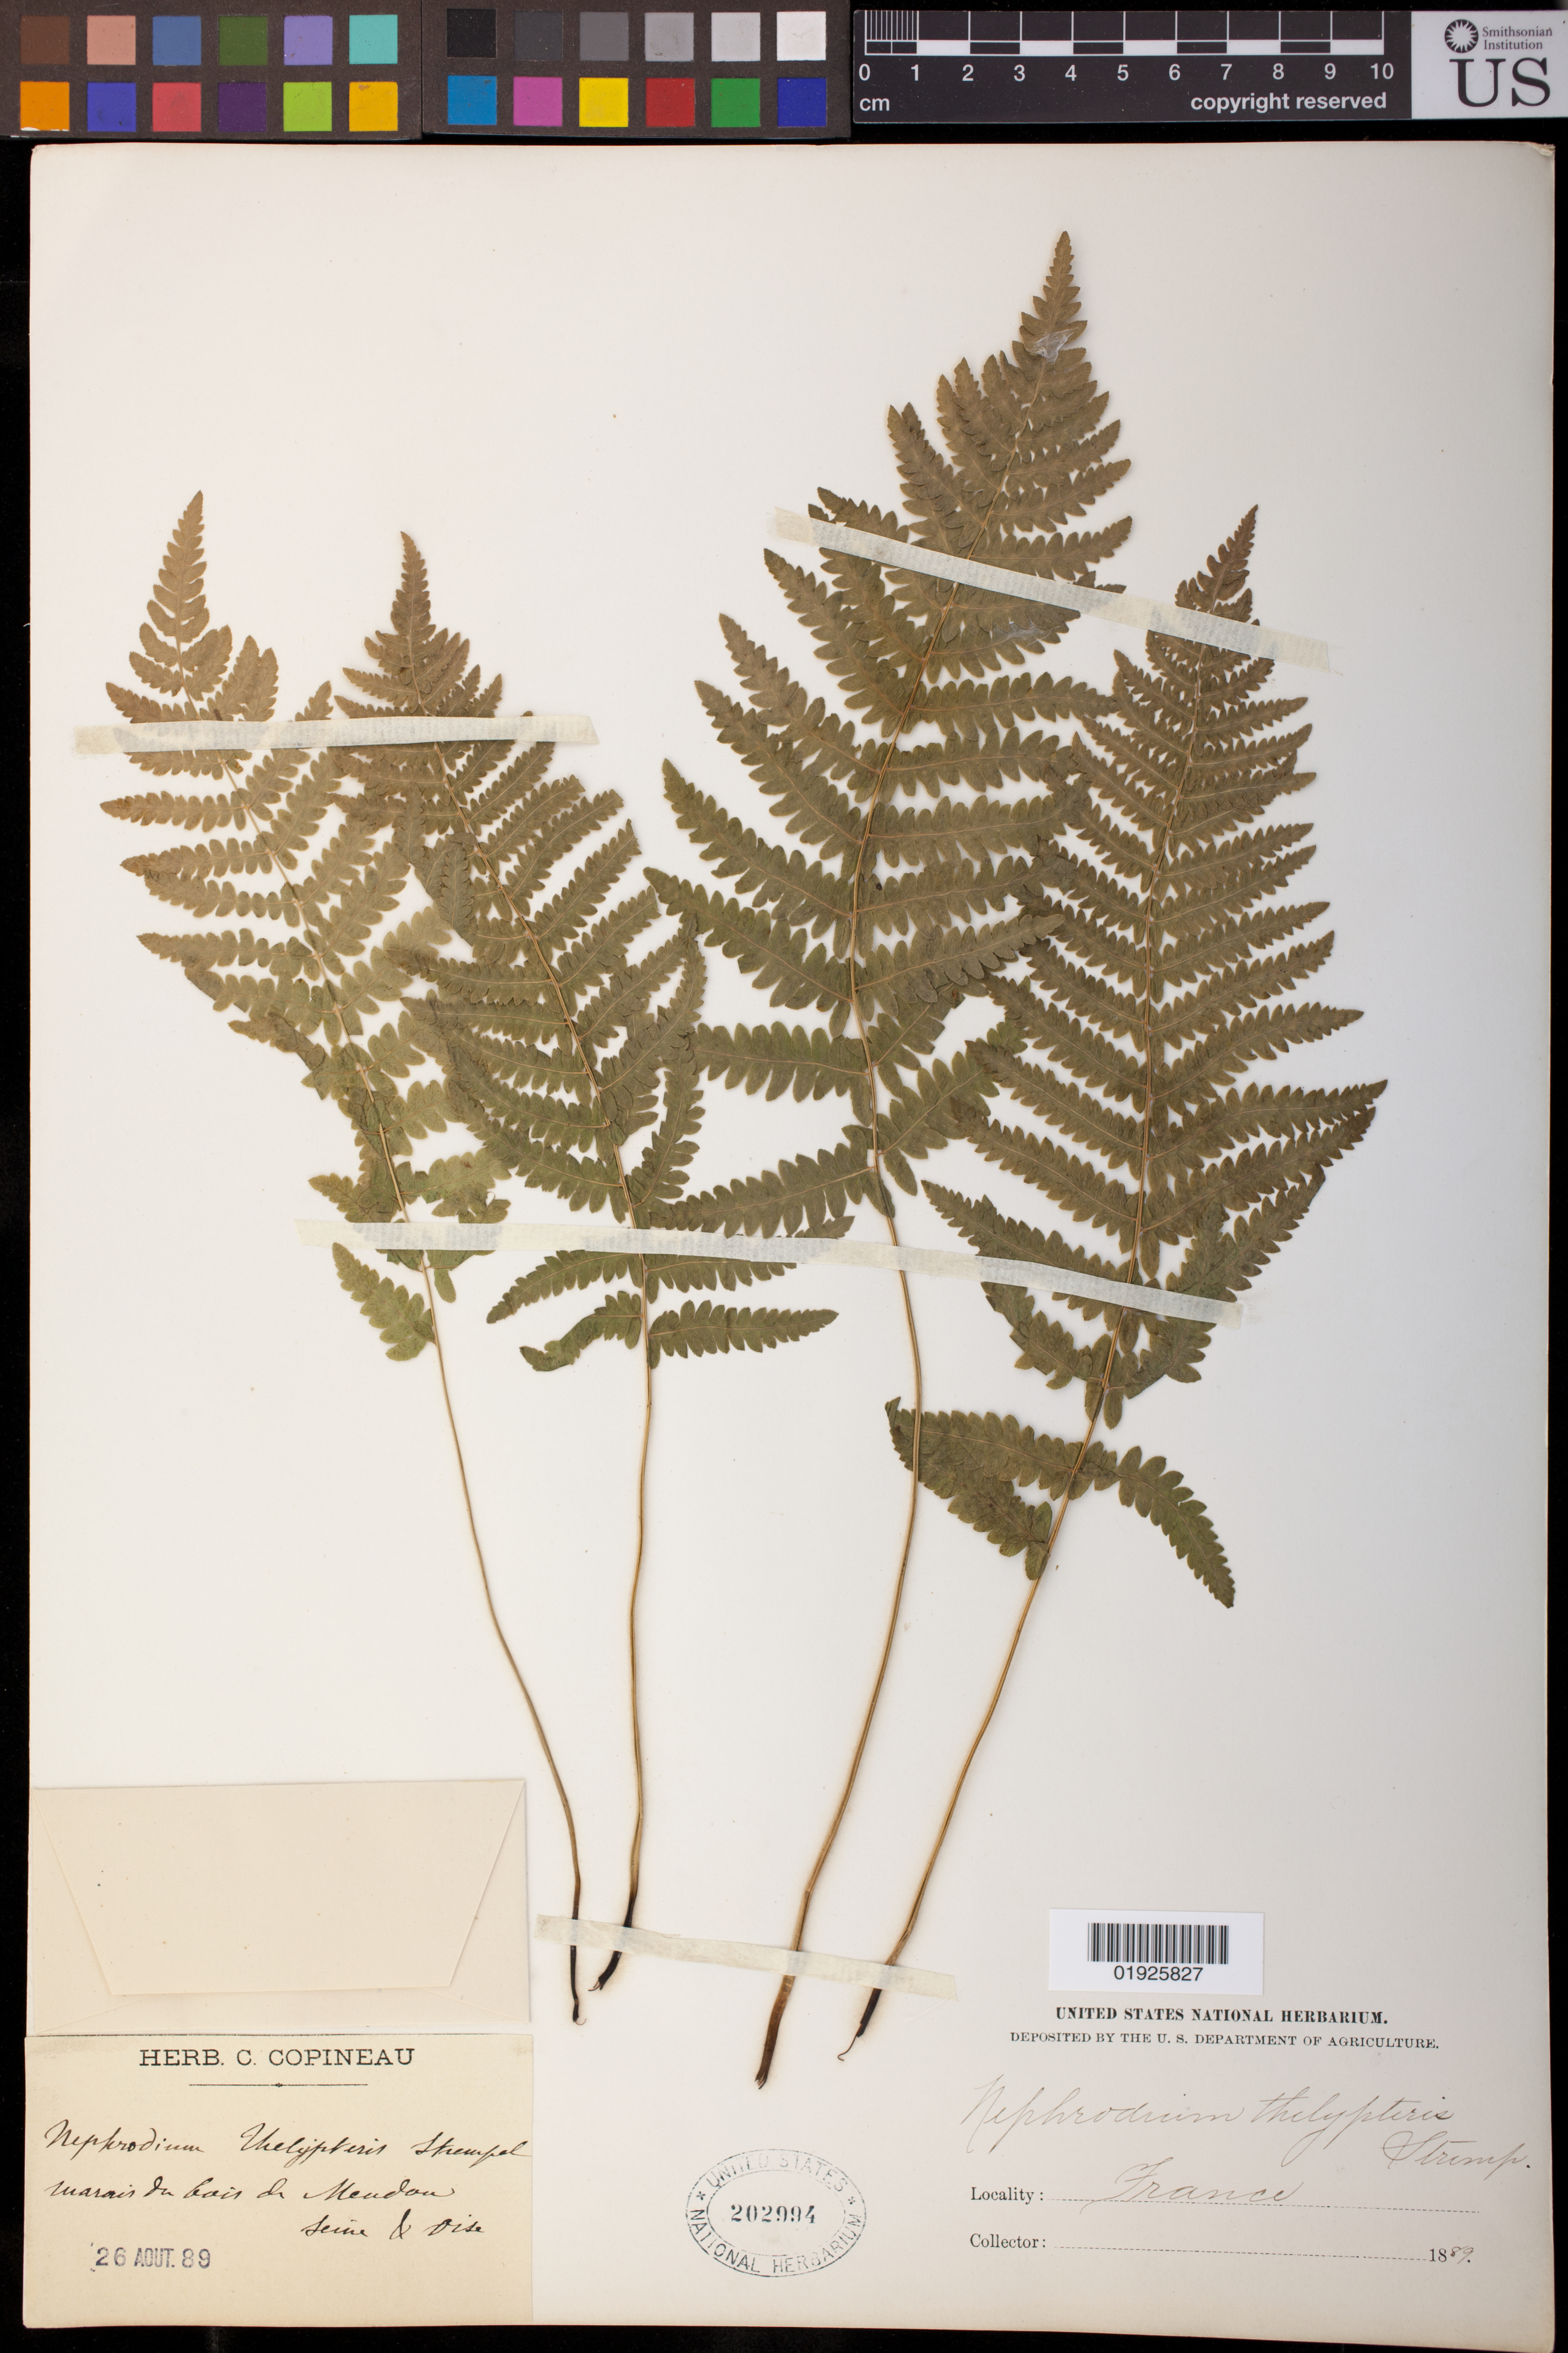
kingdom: Plantae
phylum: Tracheophyta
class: Polypodiopsida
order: Polypodiales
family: Thelypteridaceae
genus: Thelypteris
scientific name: Thelypteris palustris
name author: (Salisb.) Schott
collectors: ex herb. C. Copineau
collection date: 1889-08-26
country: France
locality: Marais du bois de Meudan. [Seine et Oise]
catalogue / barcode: US 202994